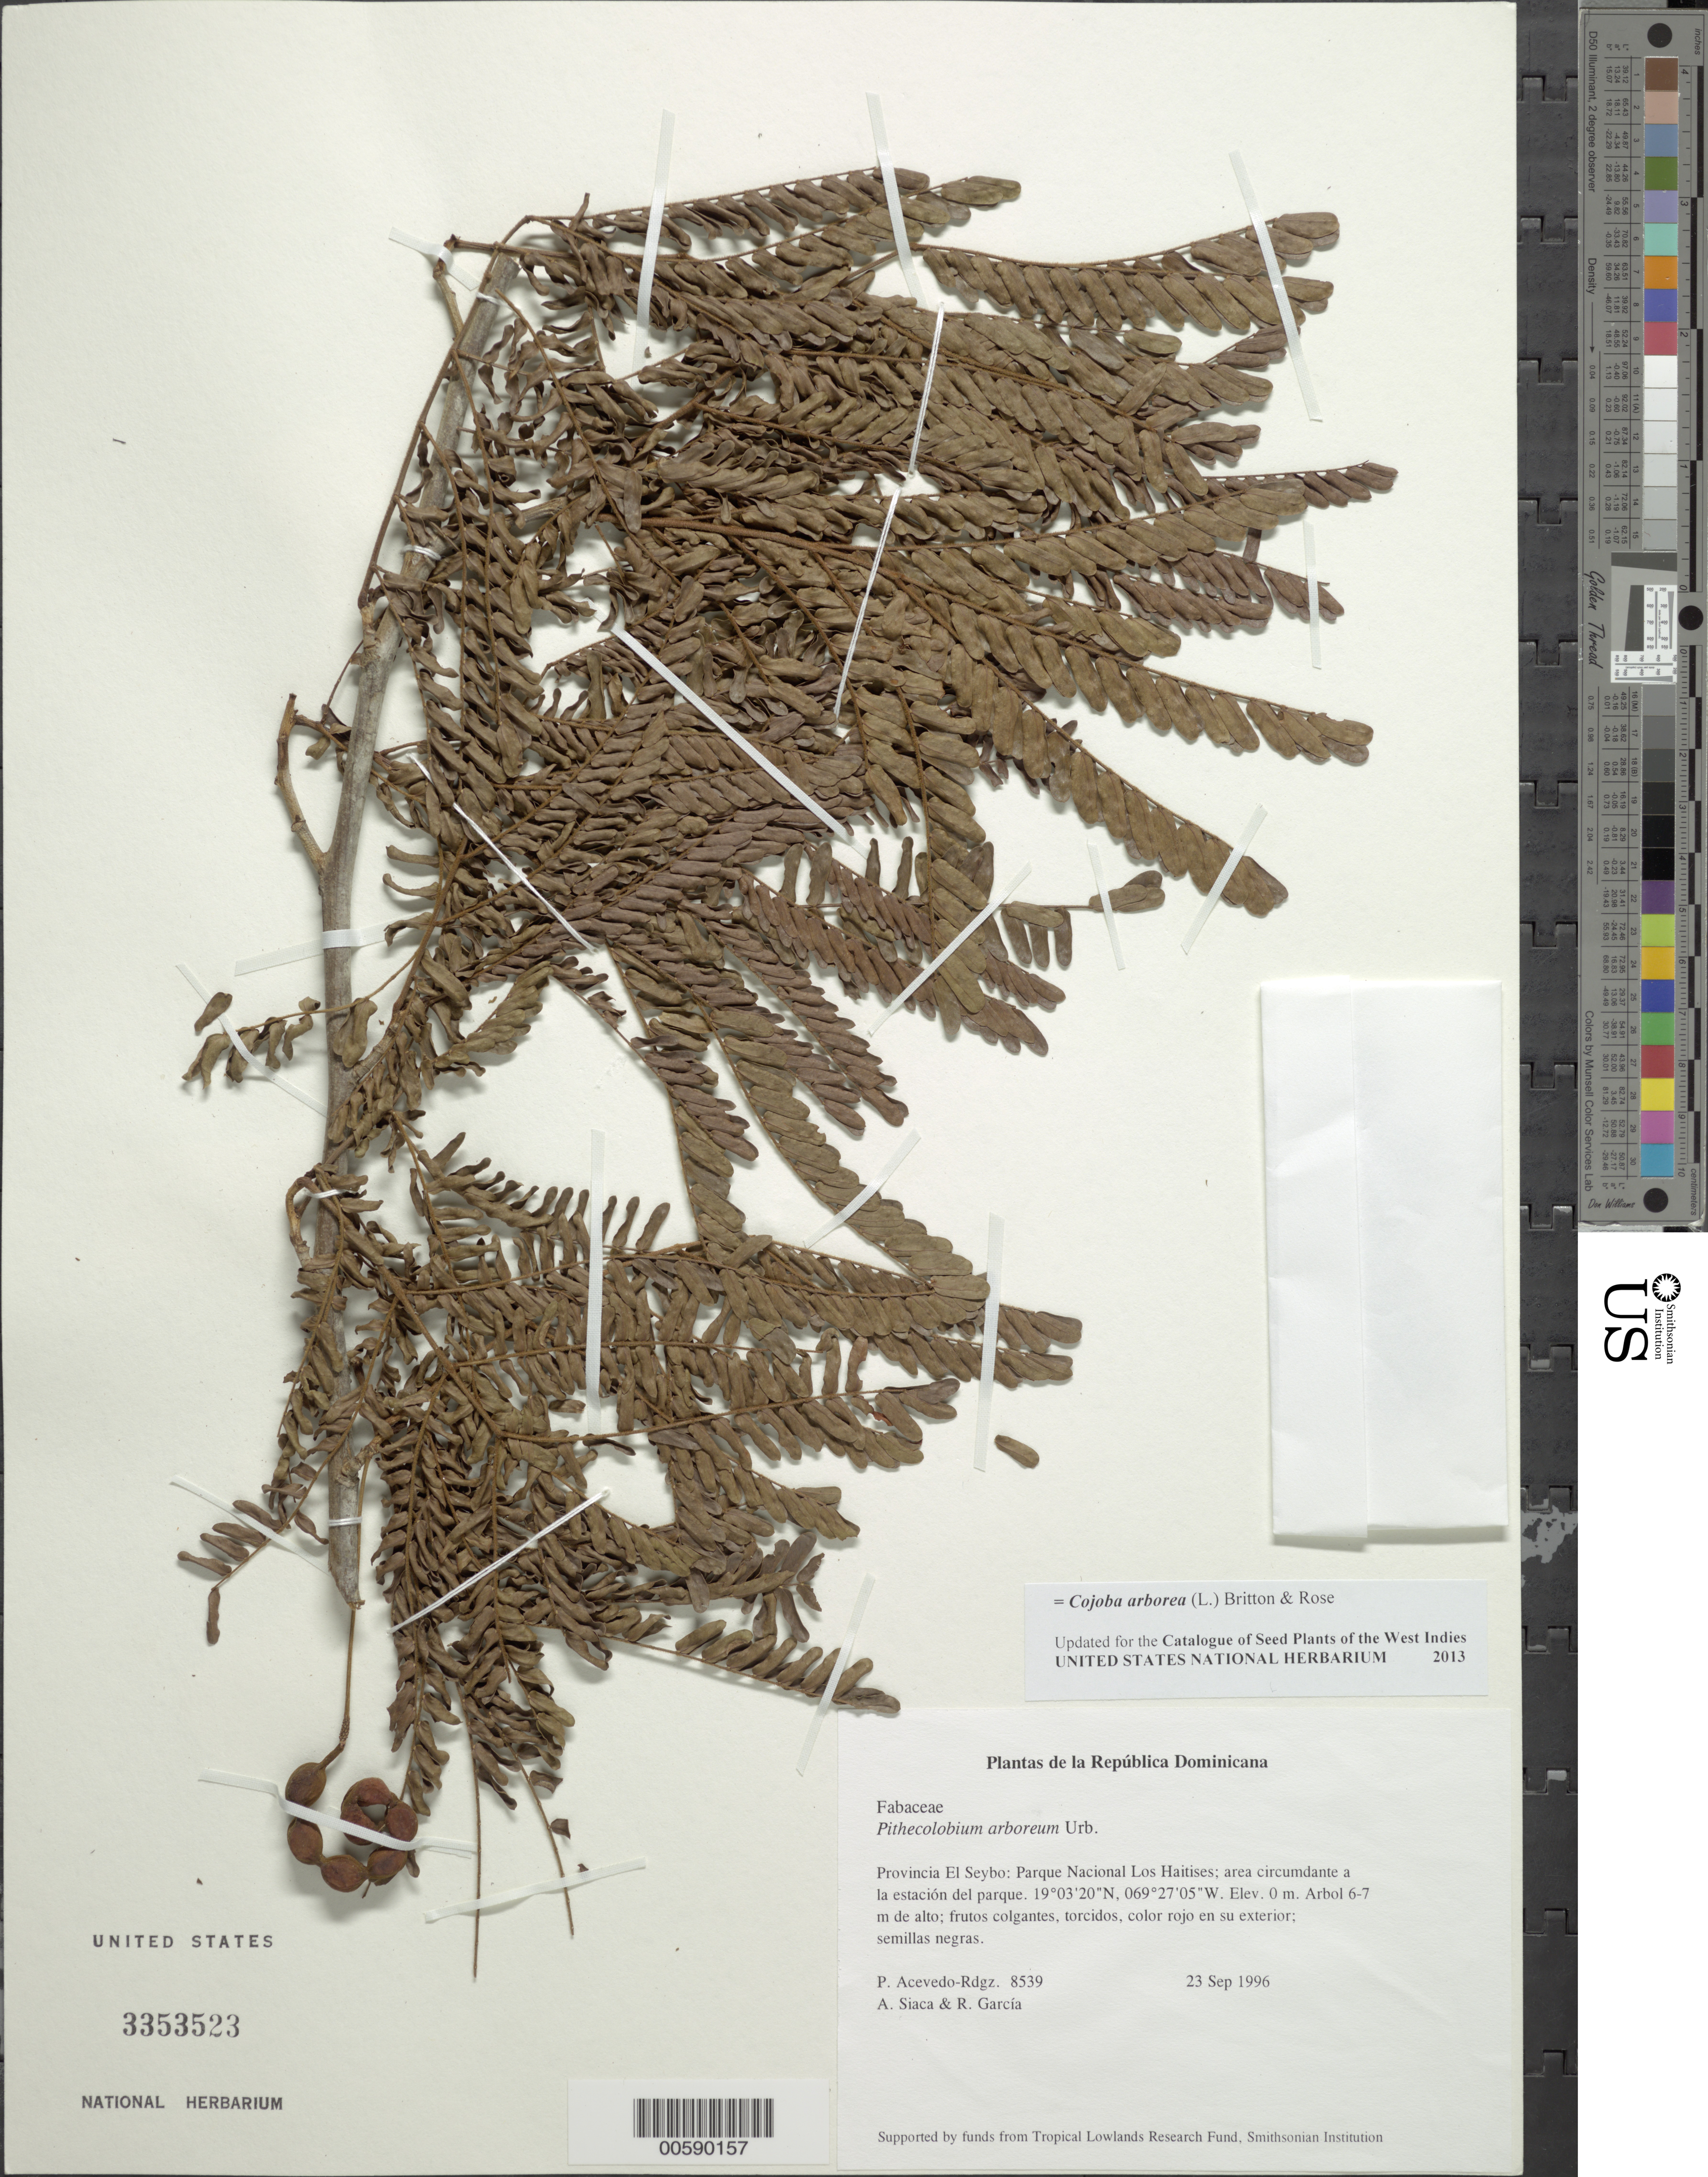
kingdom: Plantae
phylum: Tracheophyta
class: Magnoliopsida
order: Fabales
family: Fabaceae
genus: Cojoba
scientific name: Cojoba arborea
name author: (L.) Britton & Rose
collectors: P. Acevedo-Rodr., A. Siaca & R. G. García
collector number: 8539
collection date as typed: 23 Sep 1996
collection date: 1996-09-23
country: Dominican Republic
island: Hispaniola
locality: Provincia El Seibo: Parque Nacional Los Haitises; area circumdante a la estación del parque.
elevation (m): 0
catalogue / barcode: US 3353523